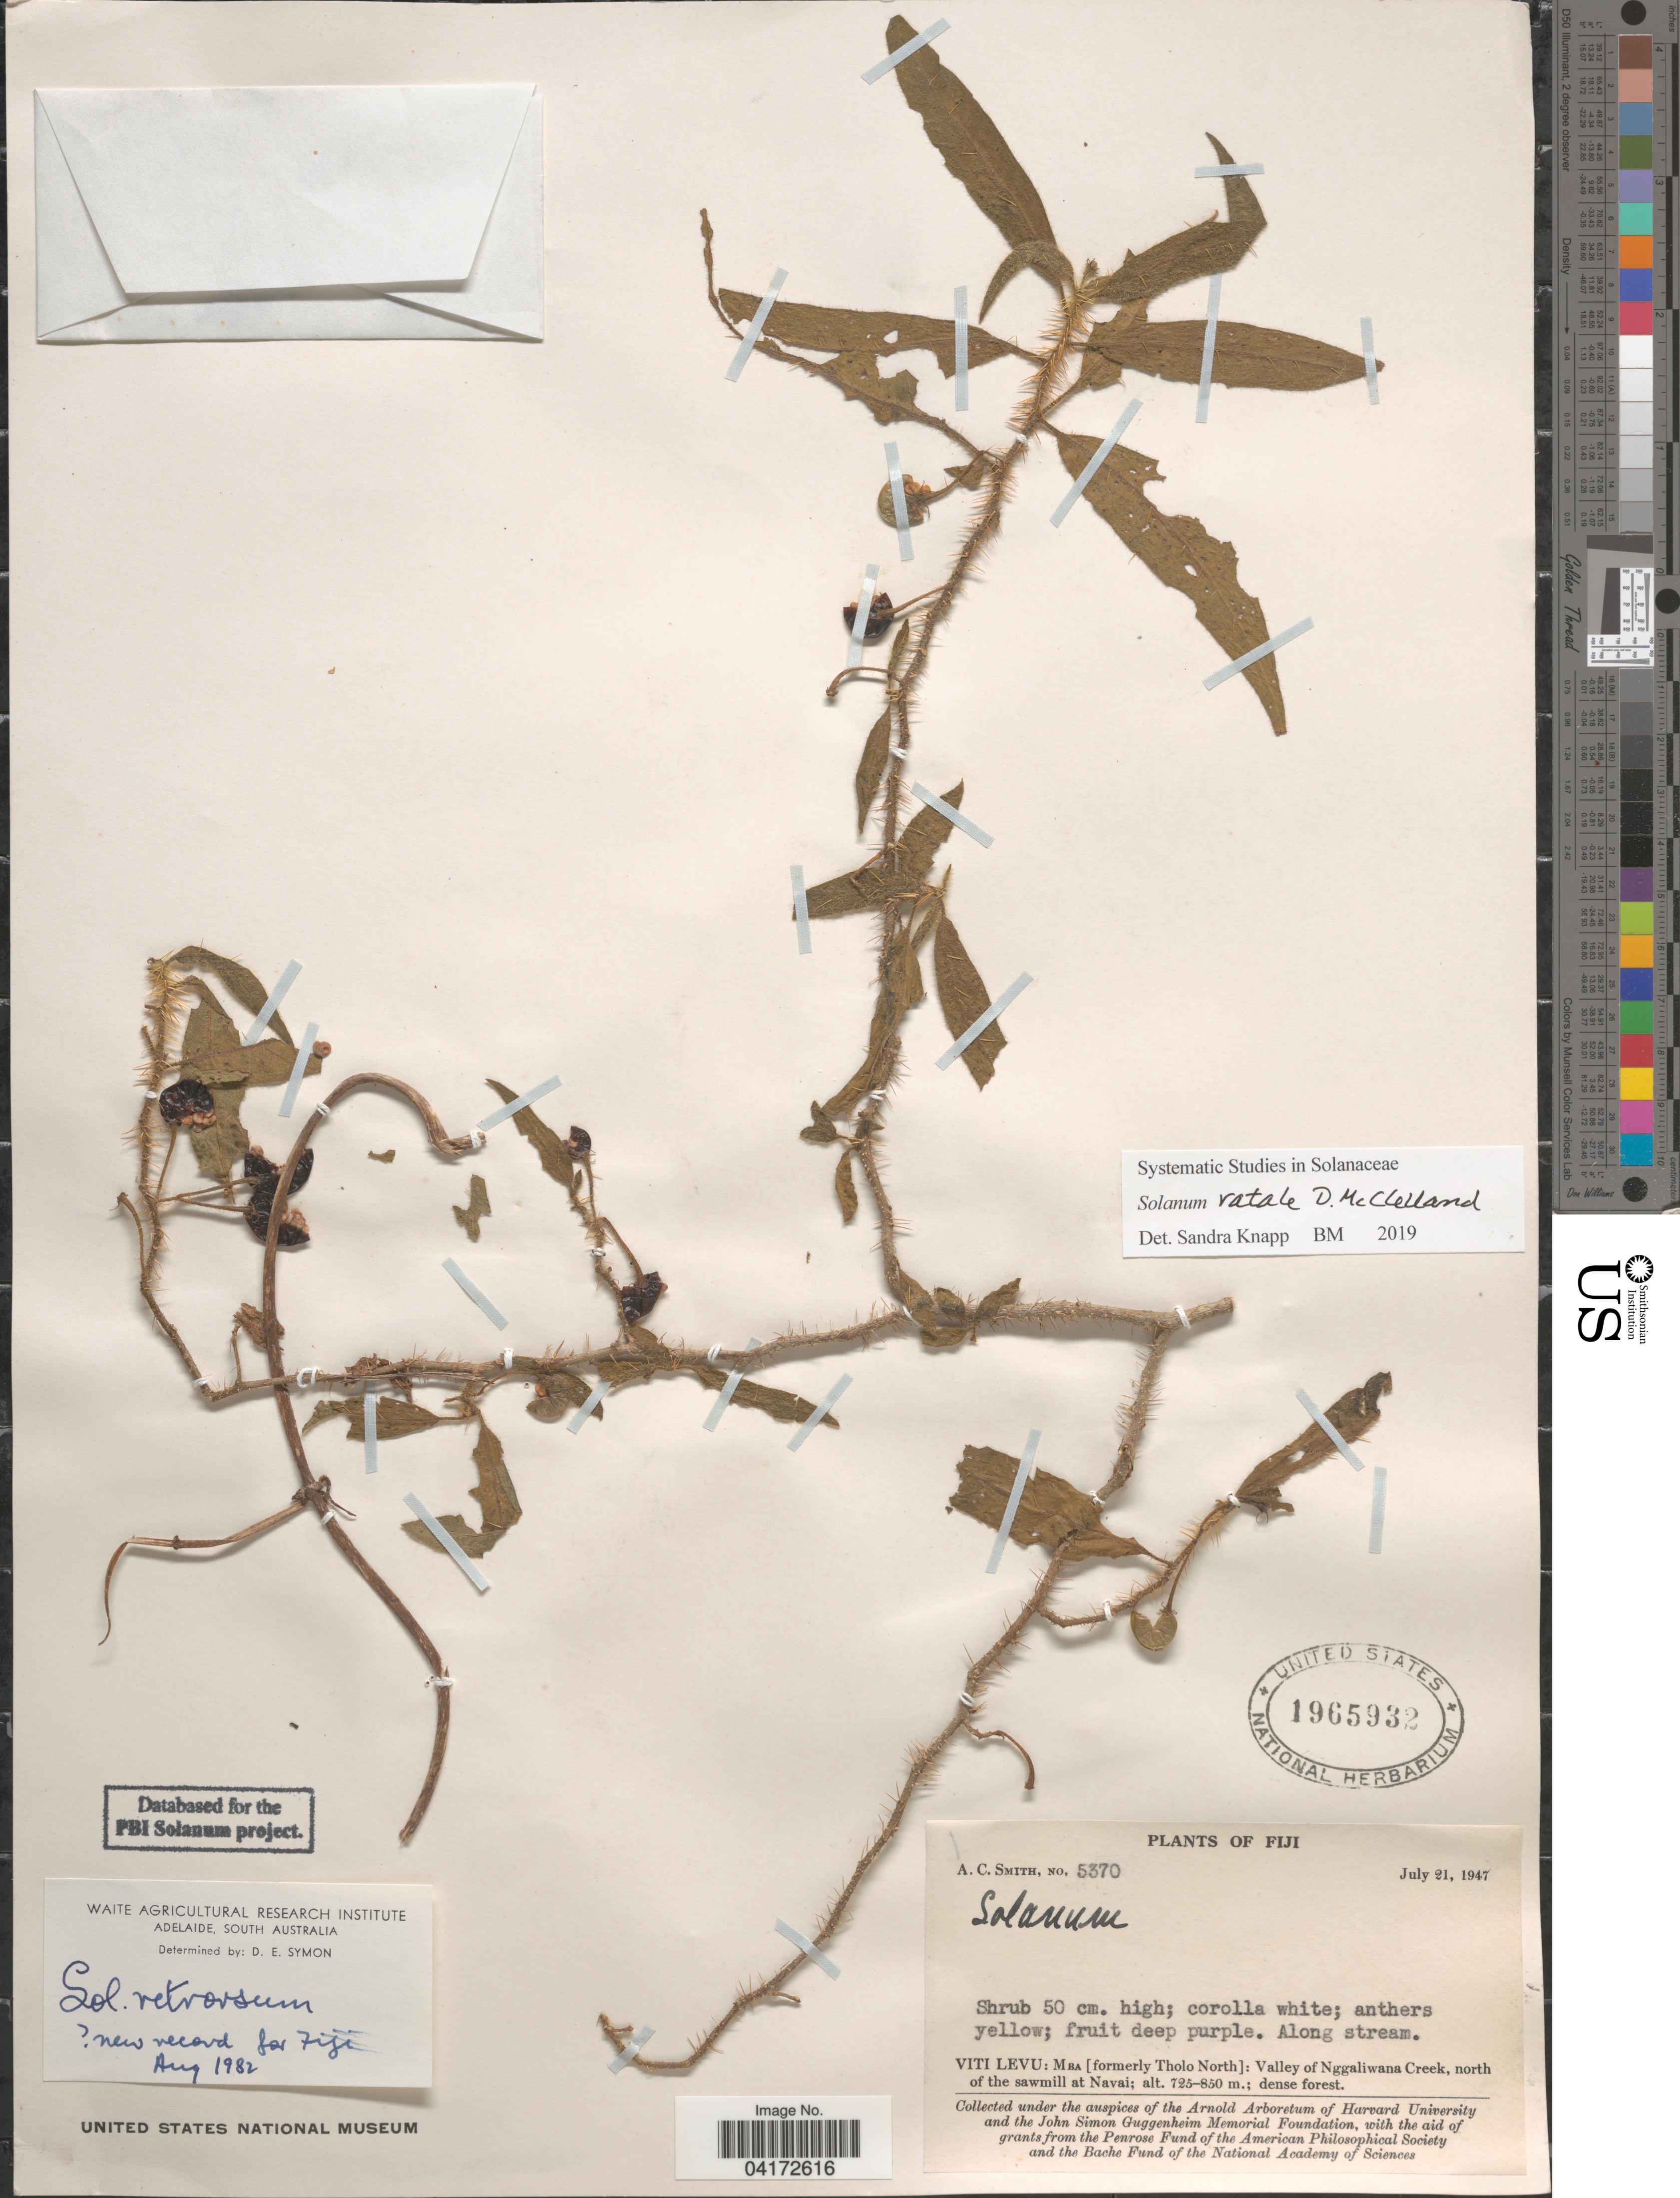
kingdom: Plantae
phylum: Tracheophyta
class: Magnoliopsida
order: Solanales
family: Solanaceae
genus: Solanum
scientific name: Solanum ratale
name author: D.H.R. McClell.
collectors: A. C. Smith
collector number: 5370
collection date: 1947-07-21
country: Fiji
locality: Viti Levu: Mba [formerly Tholo North]: Valley of Nggaliwana Creek, north of the sawmill at Navai.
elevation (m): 725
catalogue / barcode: US 1965932